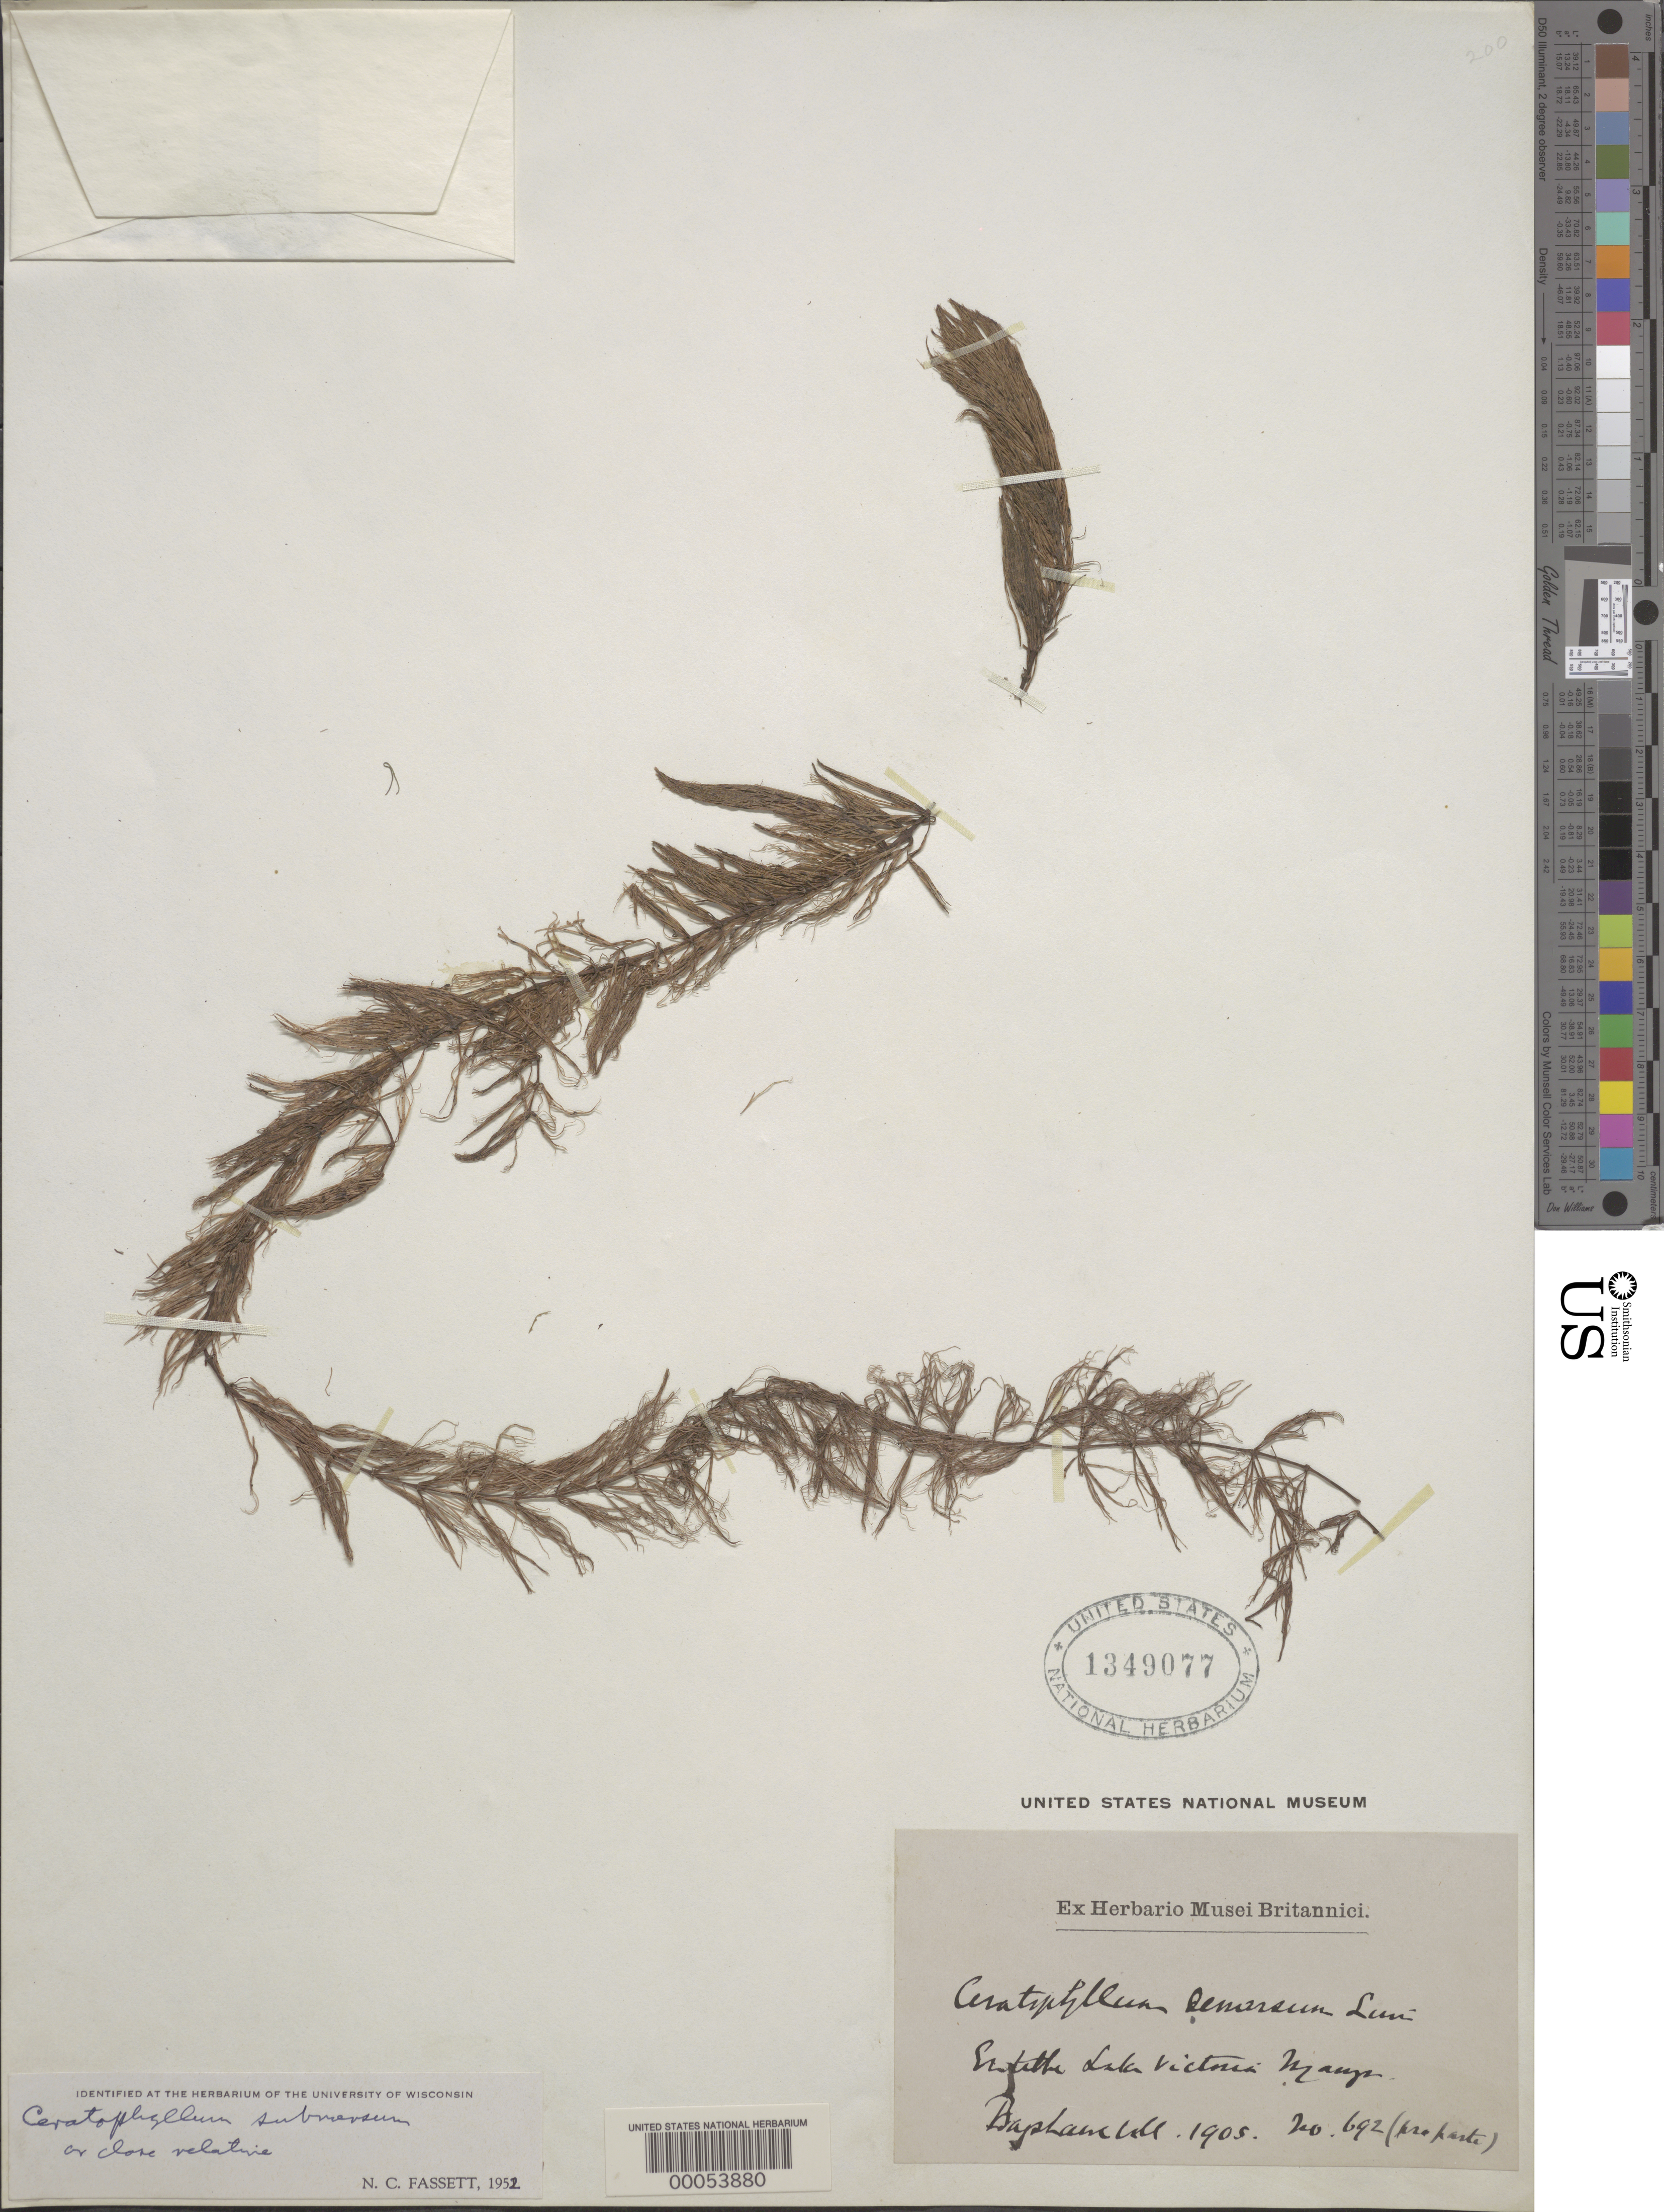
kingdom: Plantae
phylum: Tracheophyta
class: Magnoliopsida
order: Ceratophyllales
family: Ceratophyllaceae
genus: Ceratophyllum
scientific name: Ceratophyllum submersum sensu Llanos non L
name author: Llanos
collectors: Bagshawe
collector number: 692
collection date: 1905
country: Uganda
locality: Entebbe Lake Victoria Nyanza.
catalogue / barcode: US 1349077